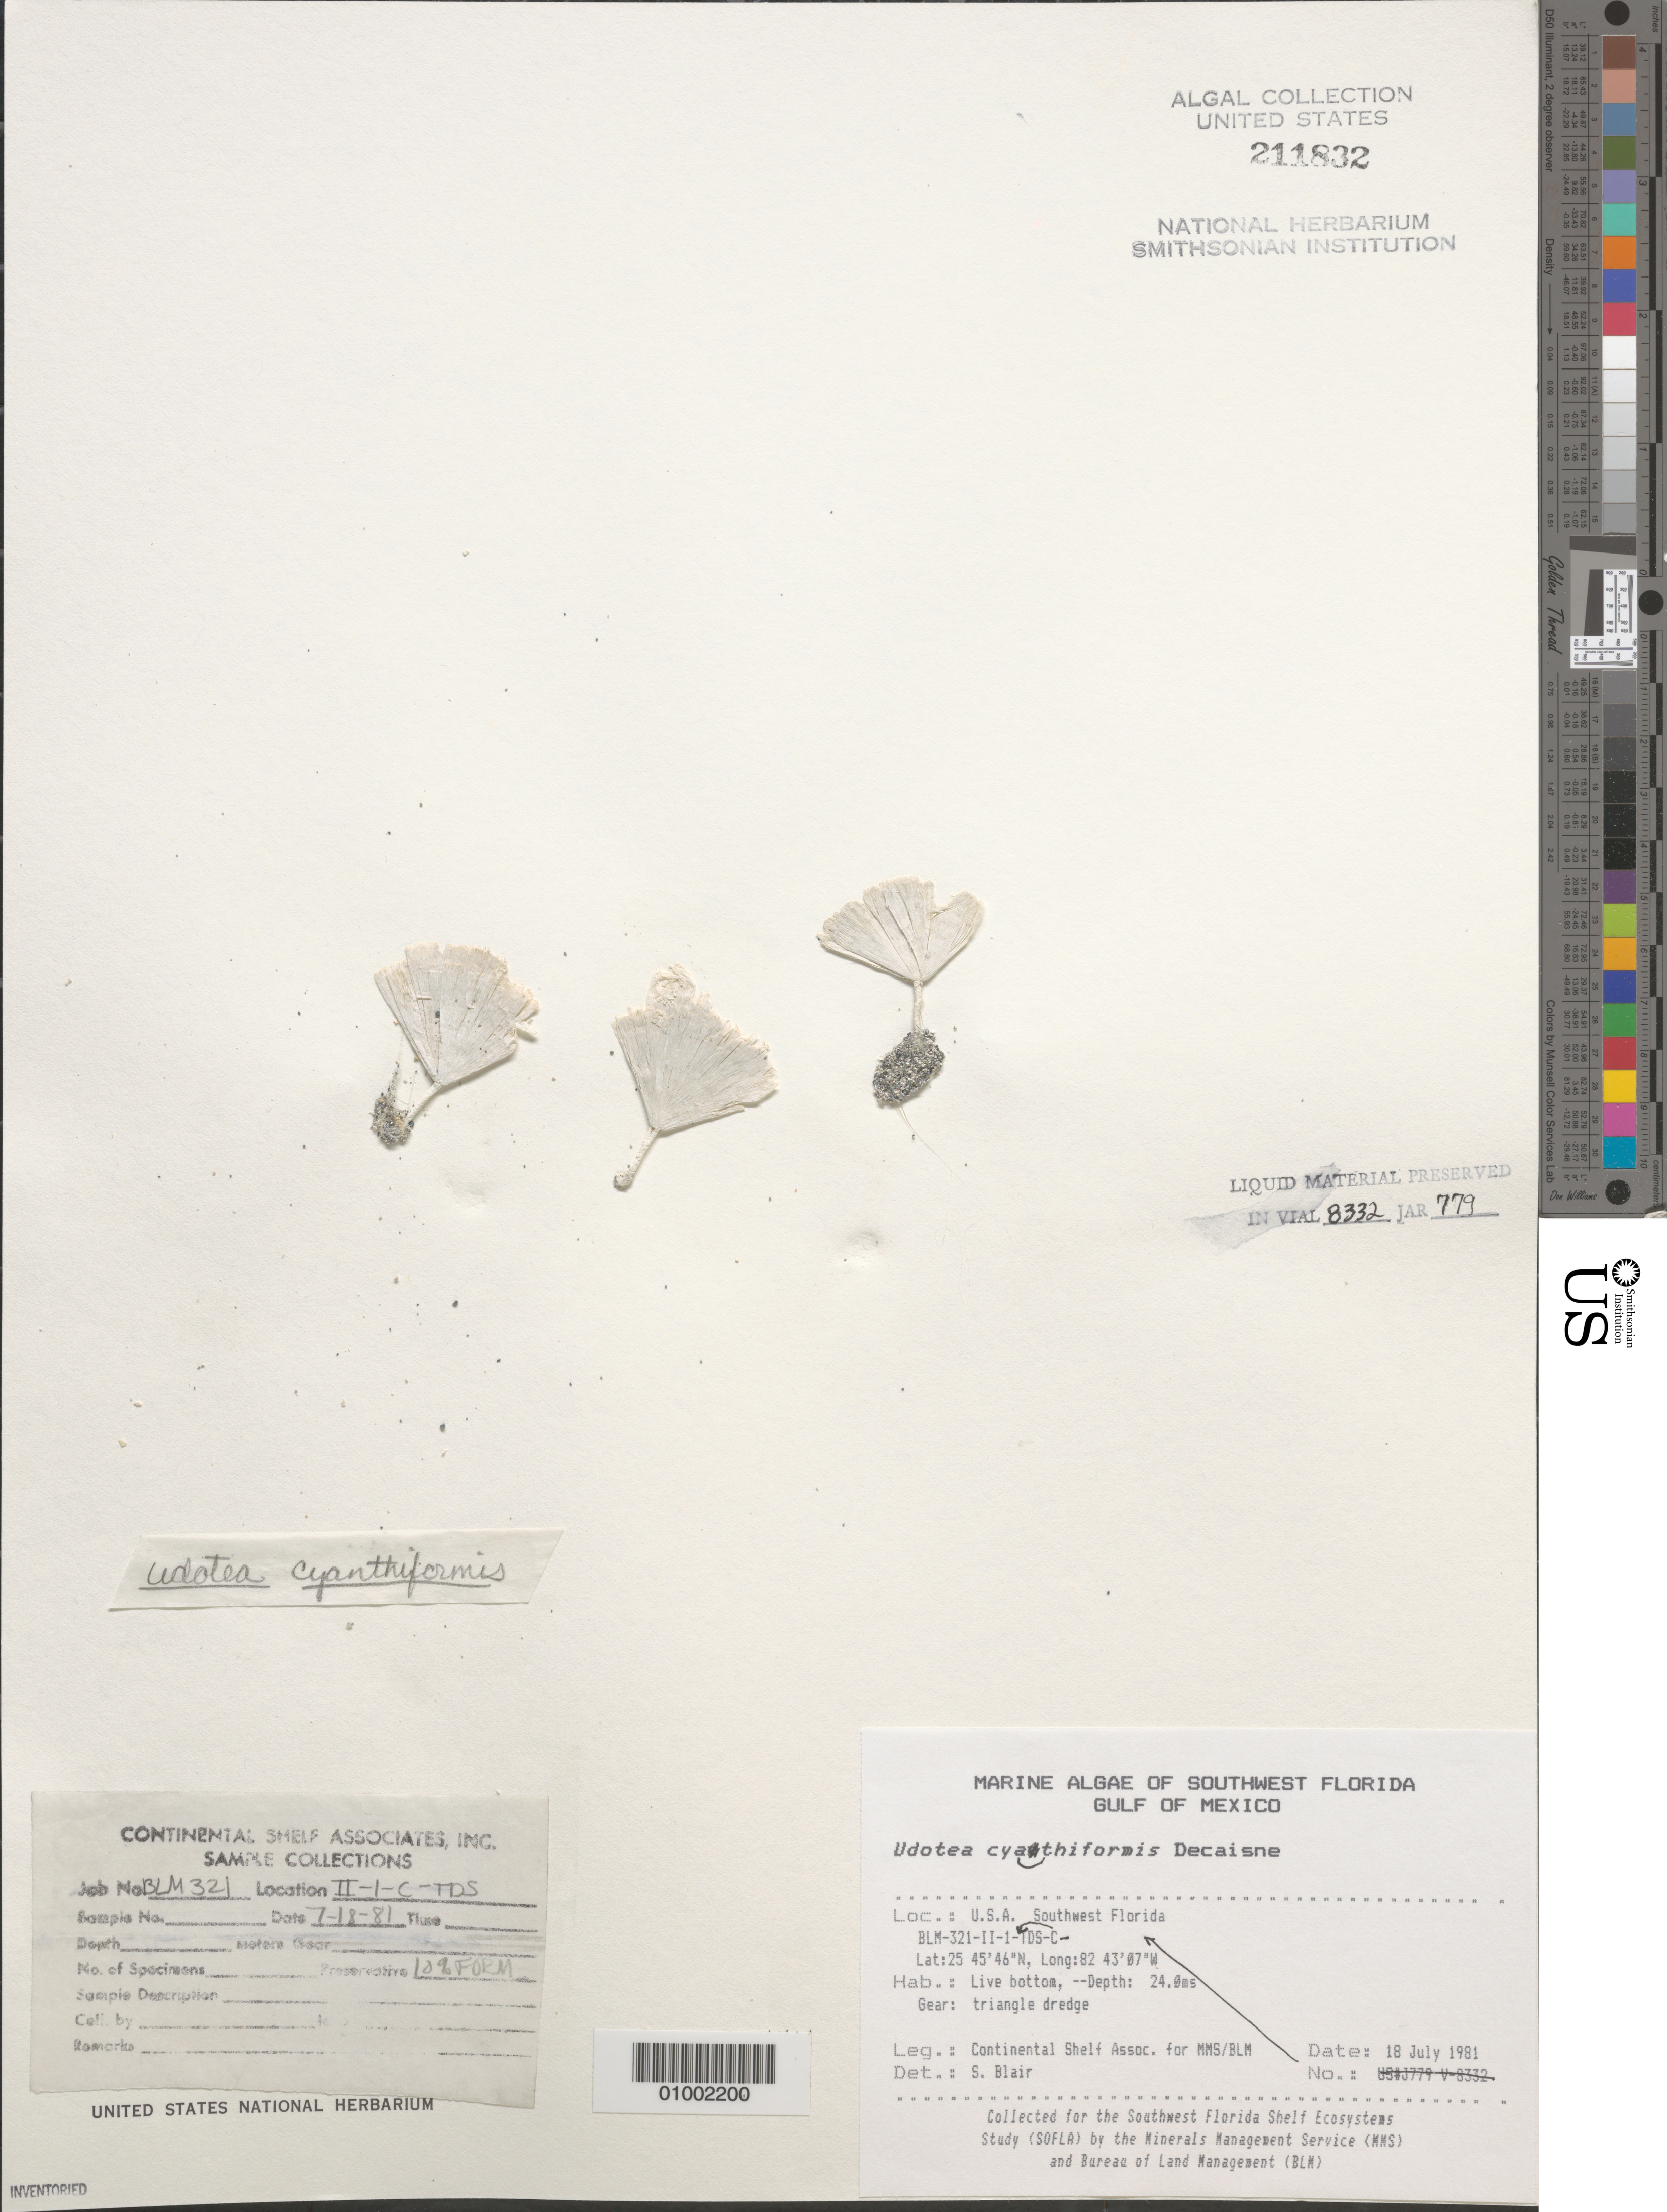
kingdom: Plantae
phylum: Chlorophyta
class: Ulvophyceae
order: Bryopsidales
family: Udoteaceae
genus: Udotea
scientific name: Udotea cyathiformis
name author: Decne.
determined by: Blair, S. M.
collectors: Continental Shelf Associates for the MMS/BLM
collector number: BLM-321-II-1-C-TDS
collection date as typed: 18 Jul 1981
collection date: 1981-07-18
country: United States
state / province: Florida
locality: Gulf of Mexico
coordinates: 26 45'46"N, 82 43'07"W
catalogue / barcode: US 211832